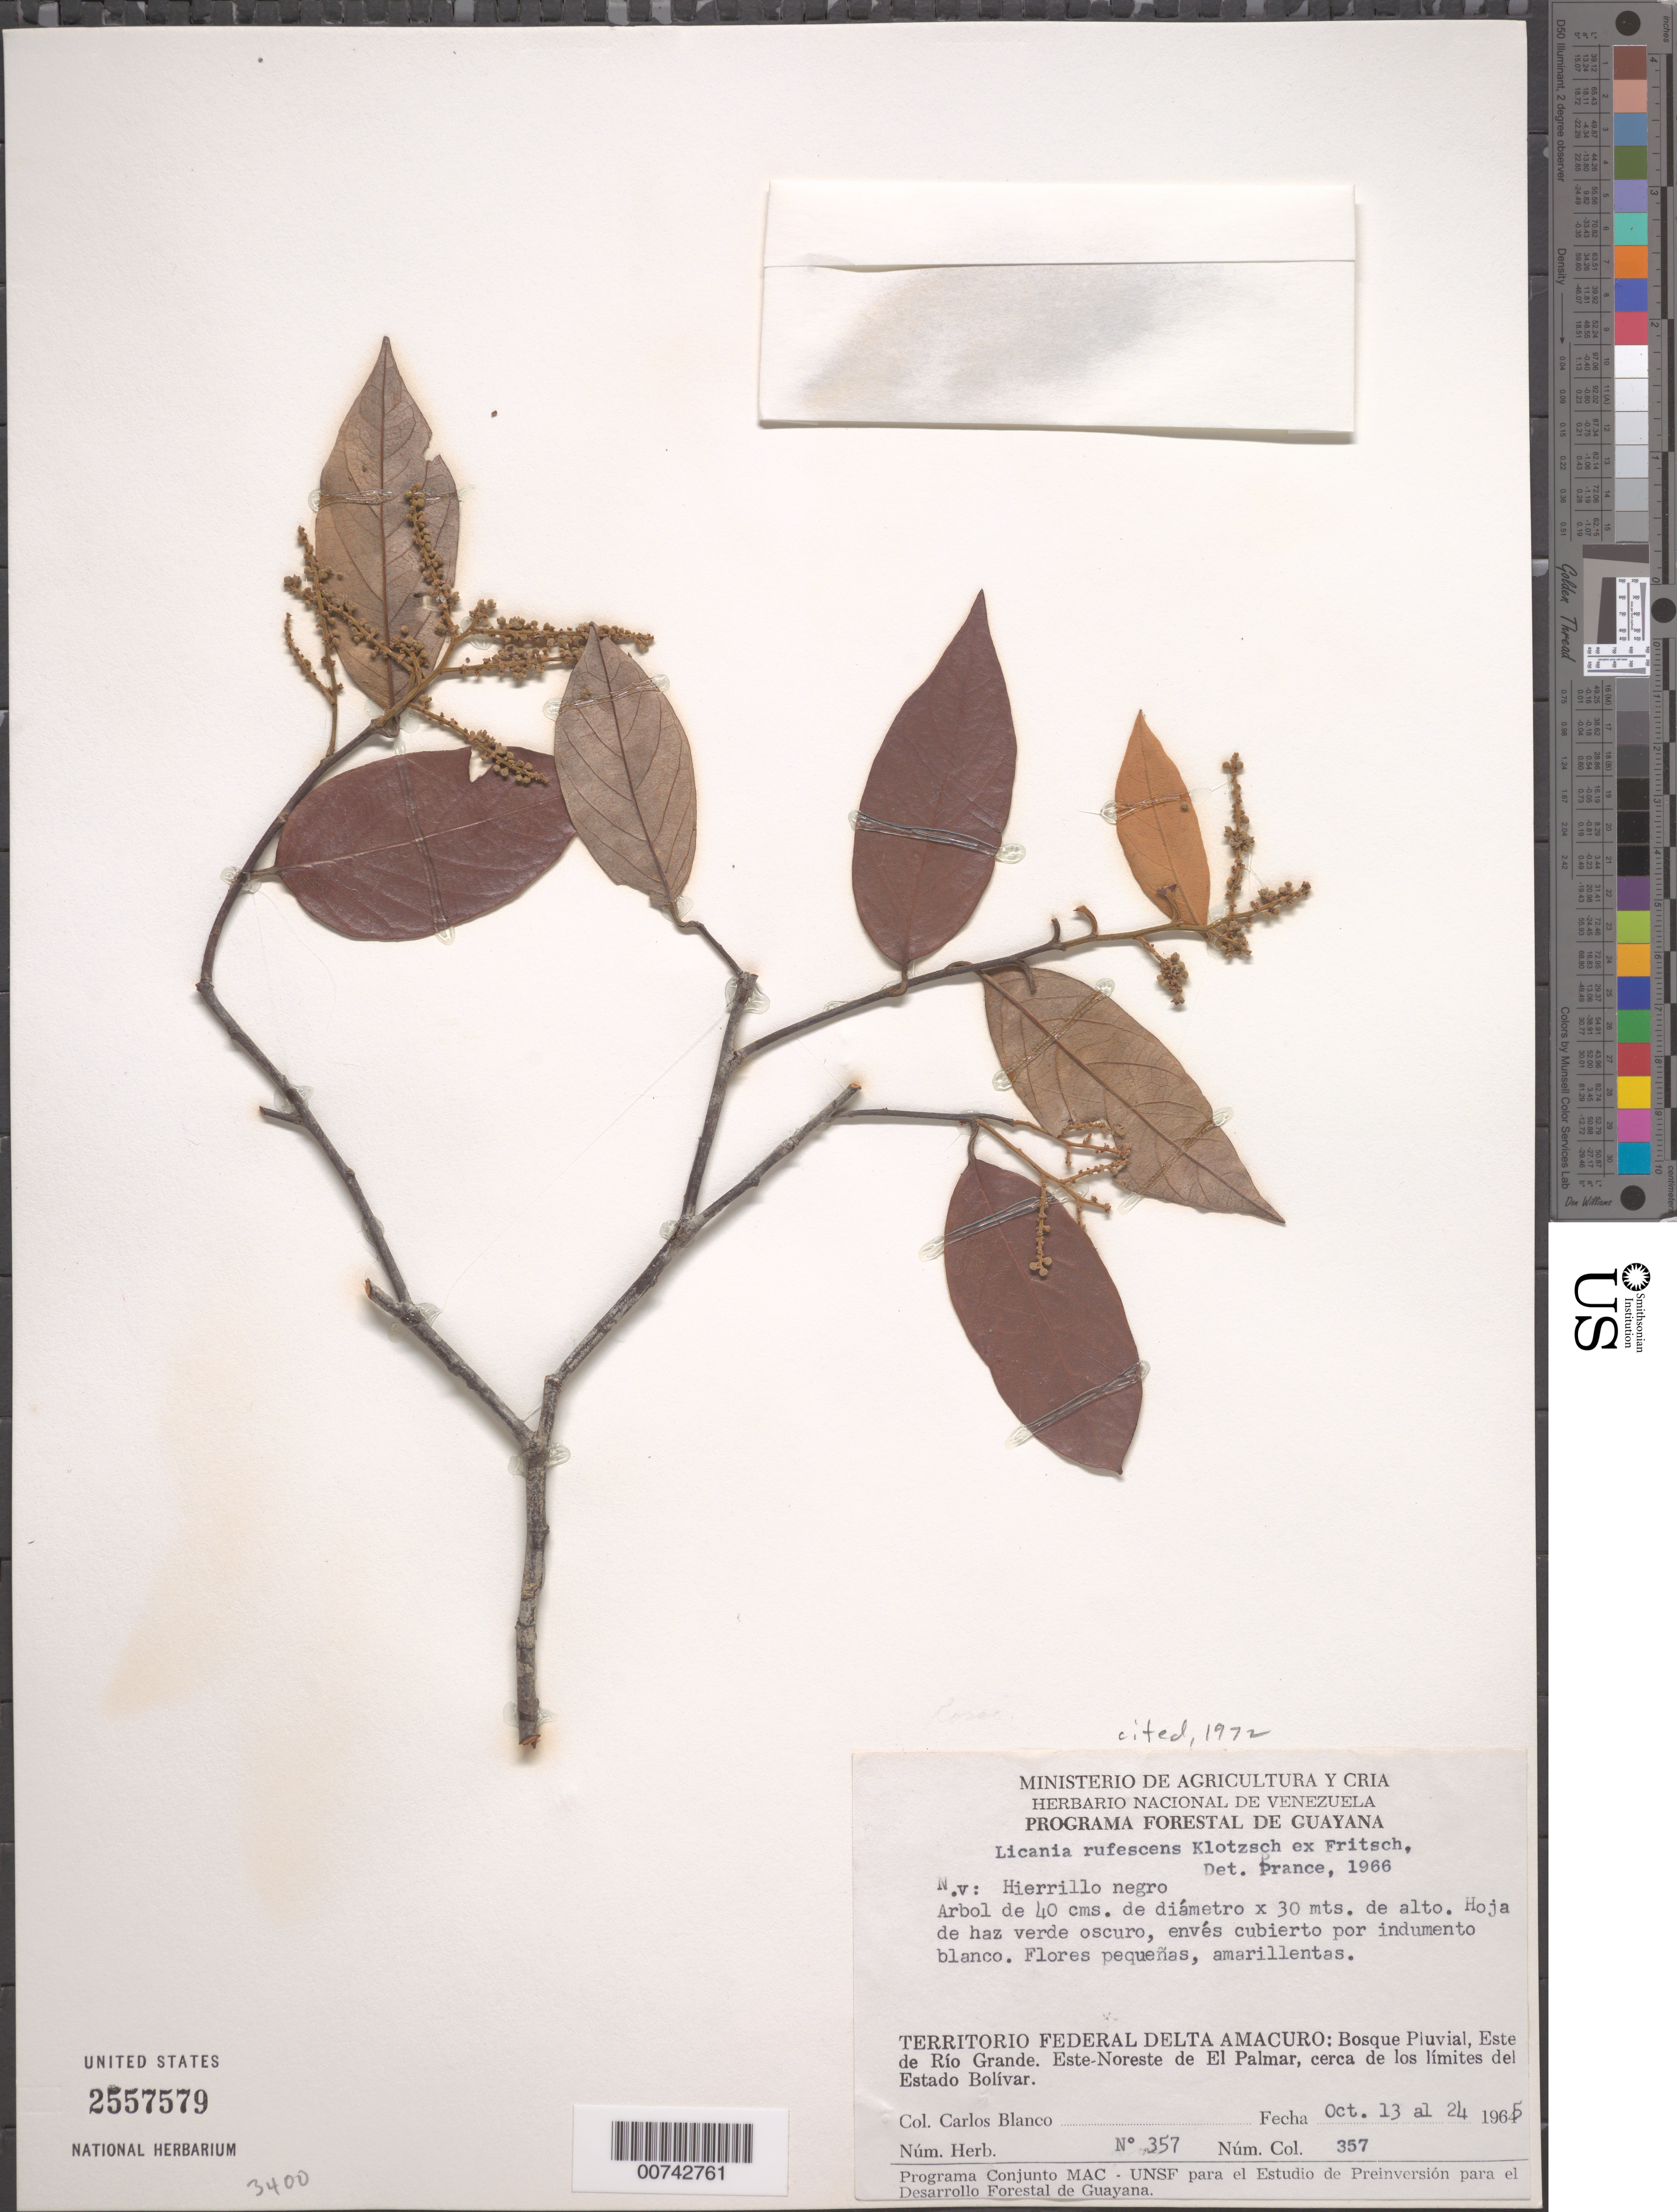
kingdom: Plantae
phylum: Tracheophyta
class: Magnoliopsida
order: Malpighiales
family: Chrysobalanaceae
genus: Licania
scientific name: Licania rufescens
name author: Klotzsch ex Fritsch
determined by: Prance, G. T.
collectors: C. A. Blanco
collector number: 357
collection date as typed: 13-Oct-65 to 24-Oct-65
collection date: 1965-10-13/1965-10-24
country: Venezuela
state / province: Delta Amacuro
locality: Río Grande, Este de; Este-Noreste de El Palmar, cerca de los limites del Estado Bolívar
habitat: Bosque pluvial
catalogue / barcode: US 2557579